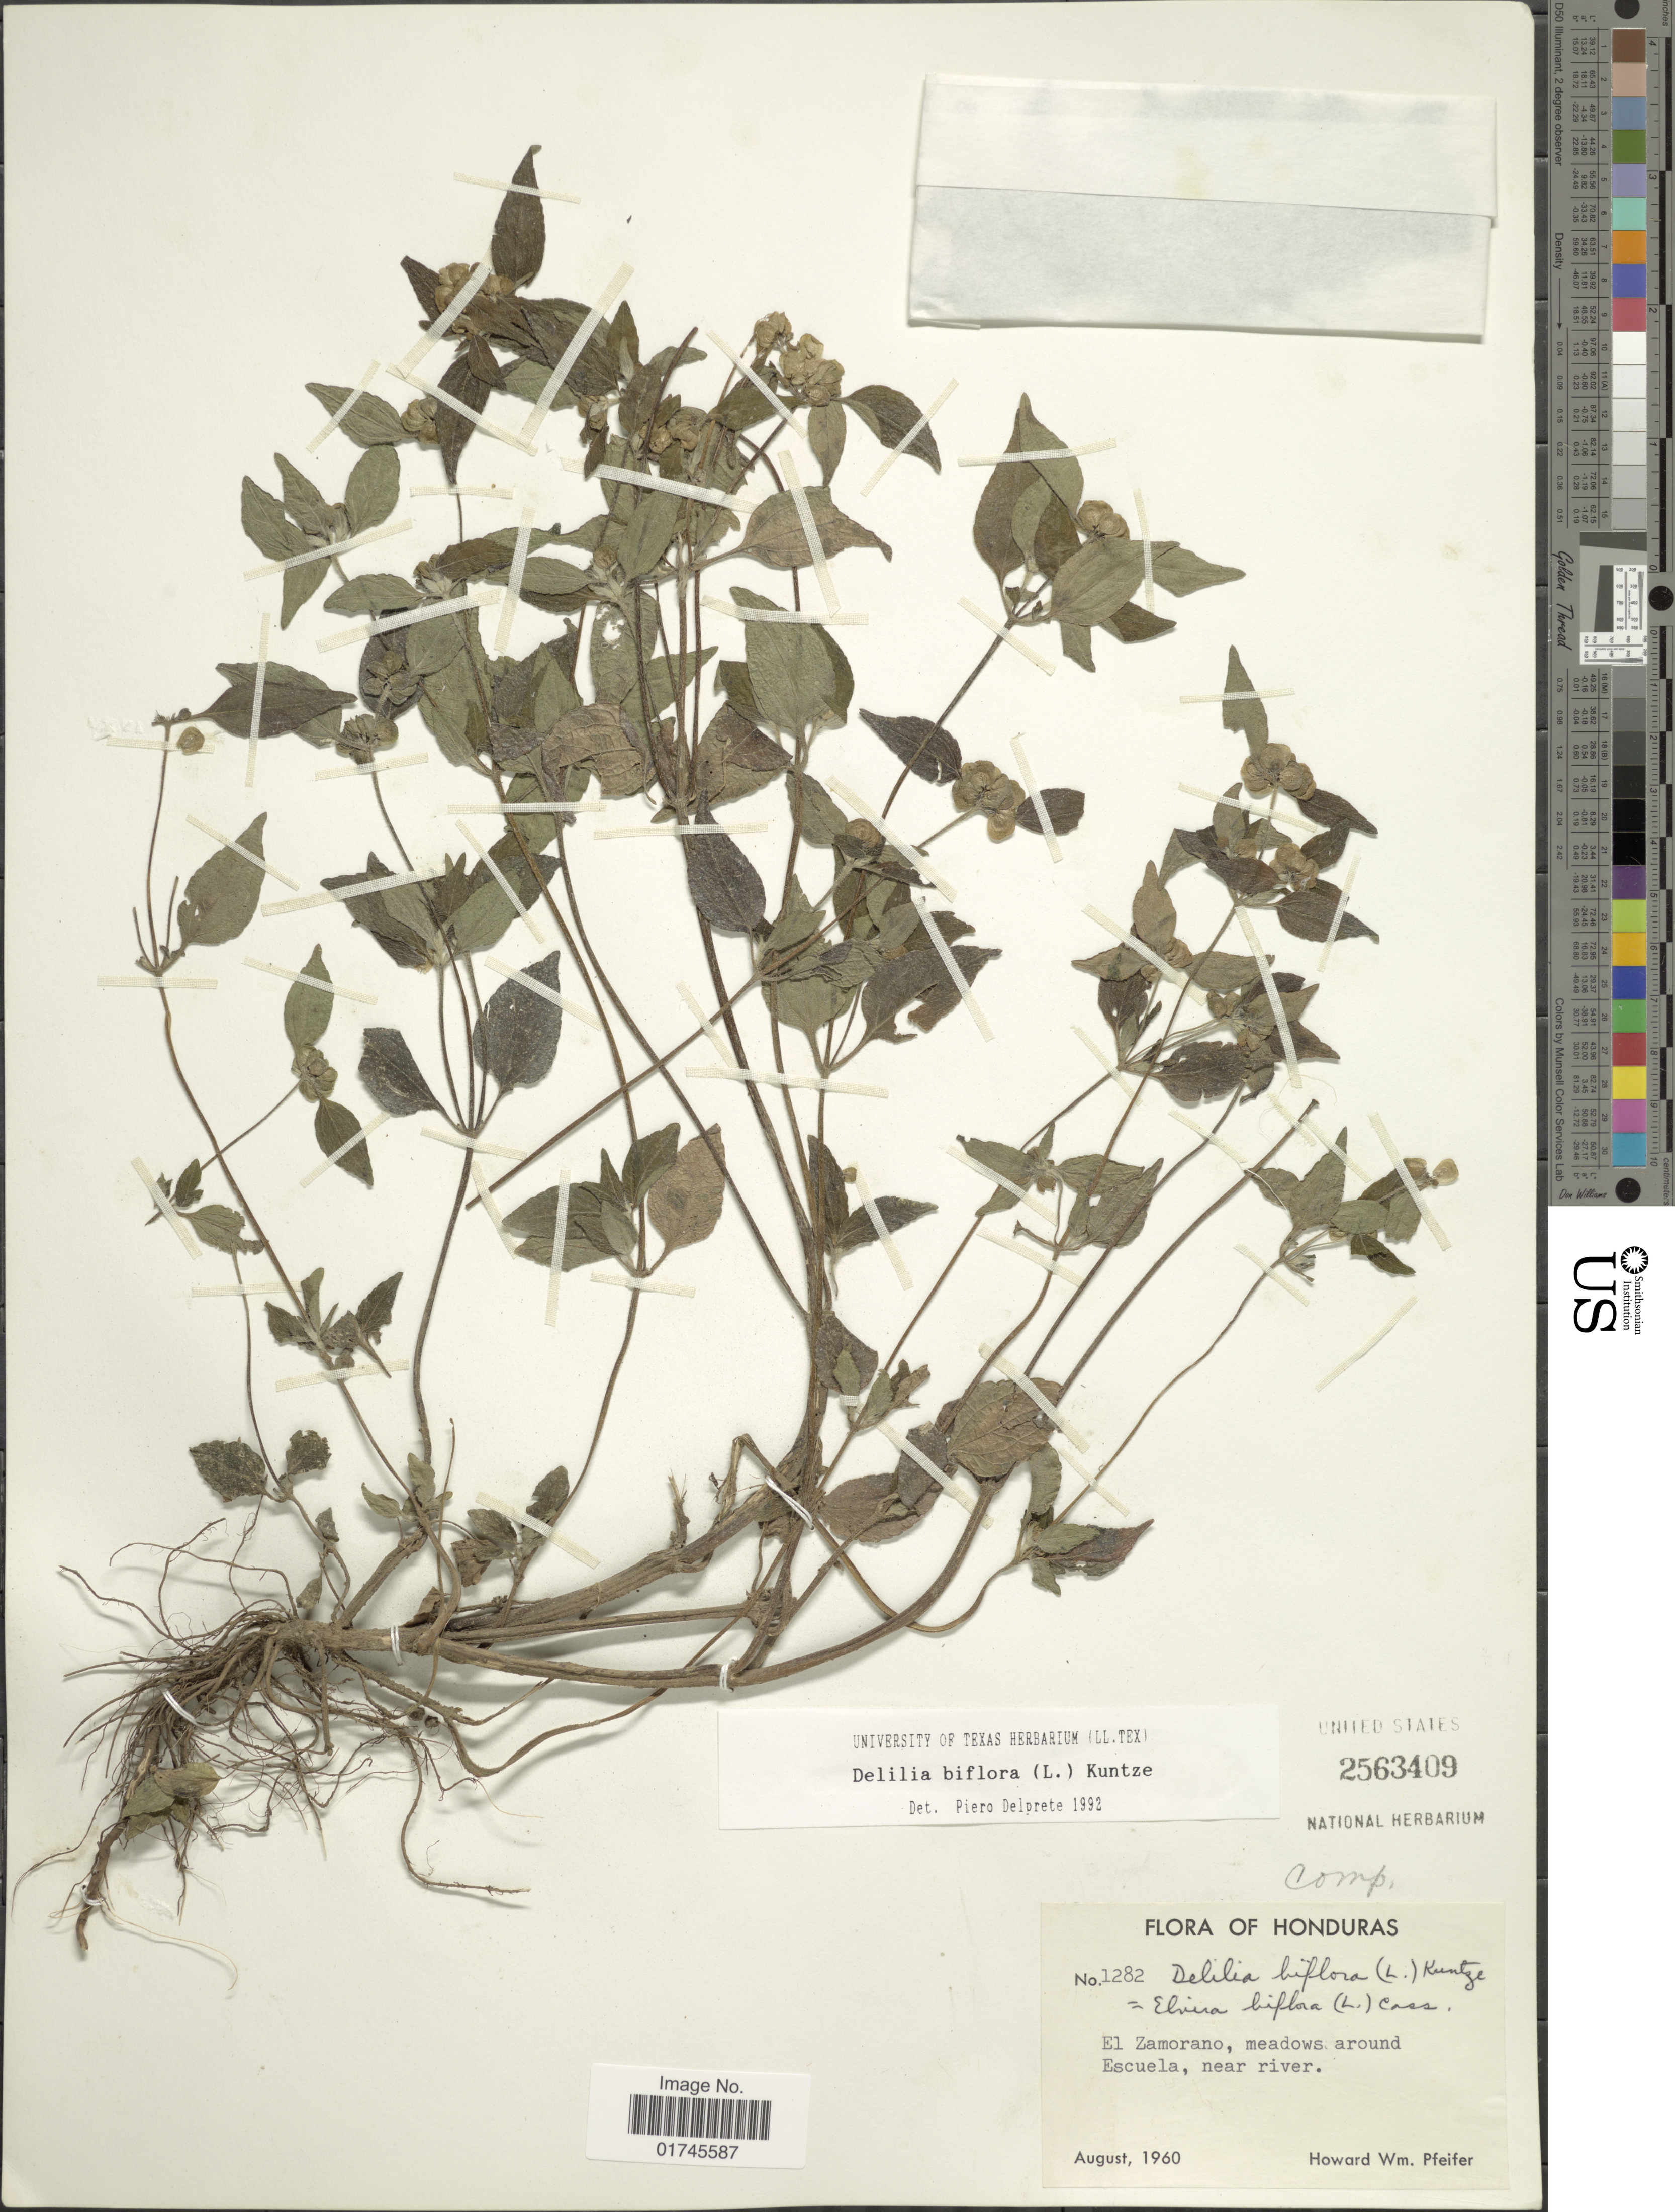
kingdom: Plantae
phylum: Tracheophyta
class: Magnoliopsida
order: Asterales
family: Asteraceae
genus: Delilia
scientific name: Delilia biflora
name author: (L.) Kuntze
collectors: H. W. Pfeifer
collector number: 1282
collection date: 1960-08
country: Honduras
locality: El Zamorano, meadows around Escuala, near river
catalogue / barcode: US 2563409